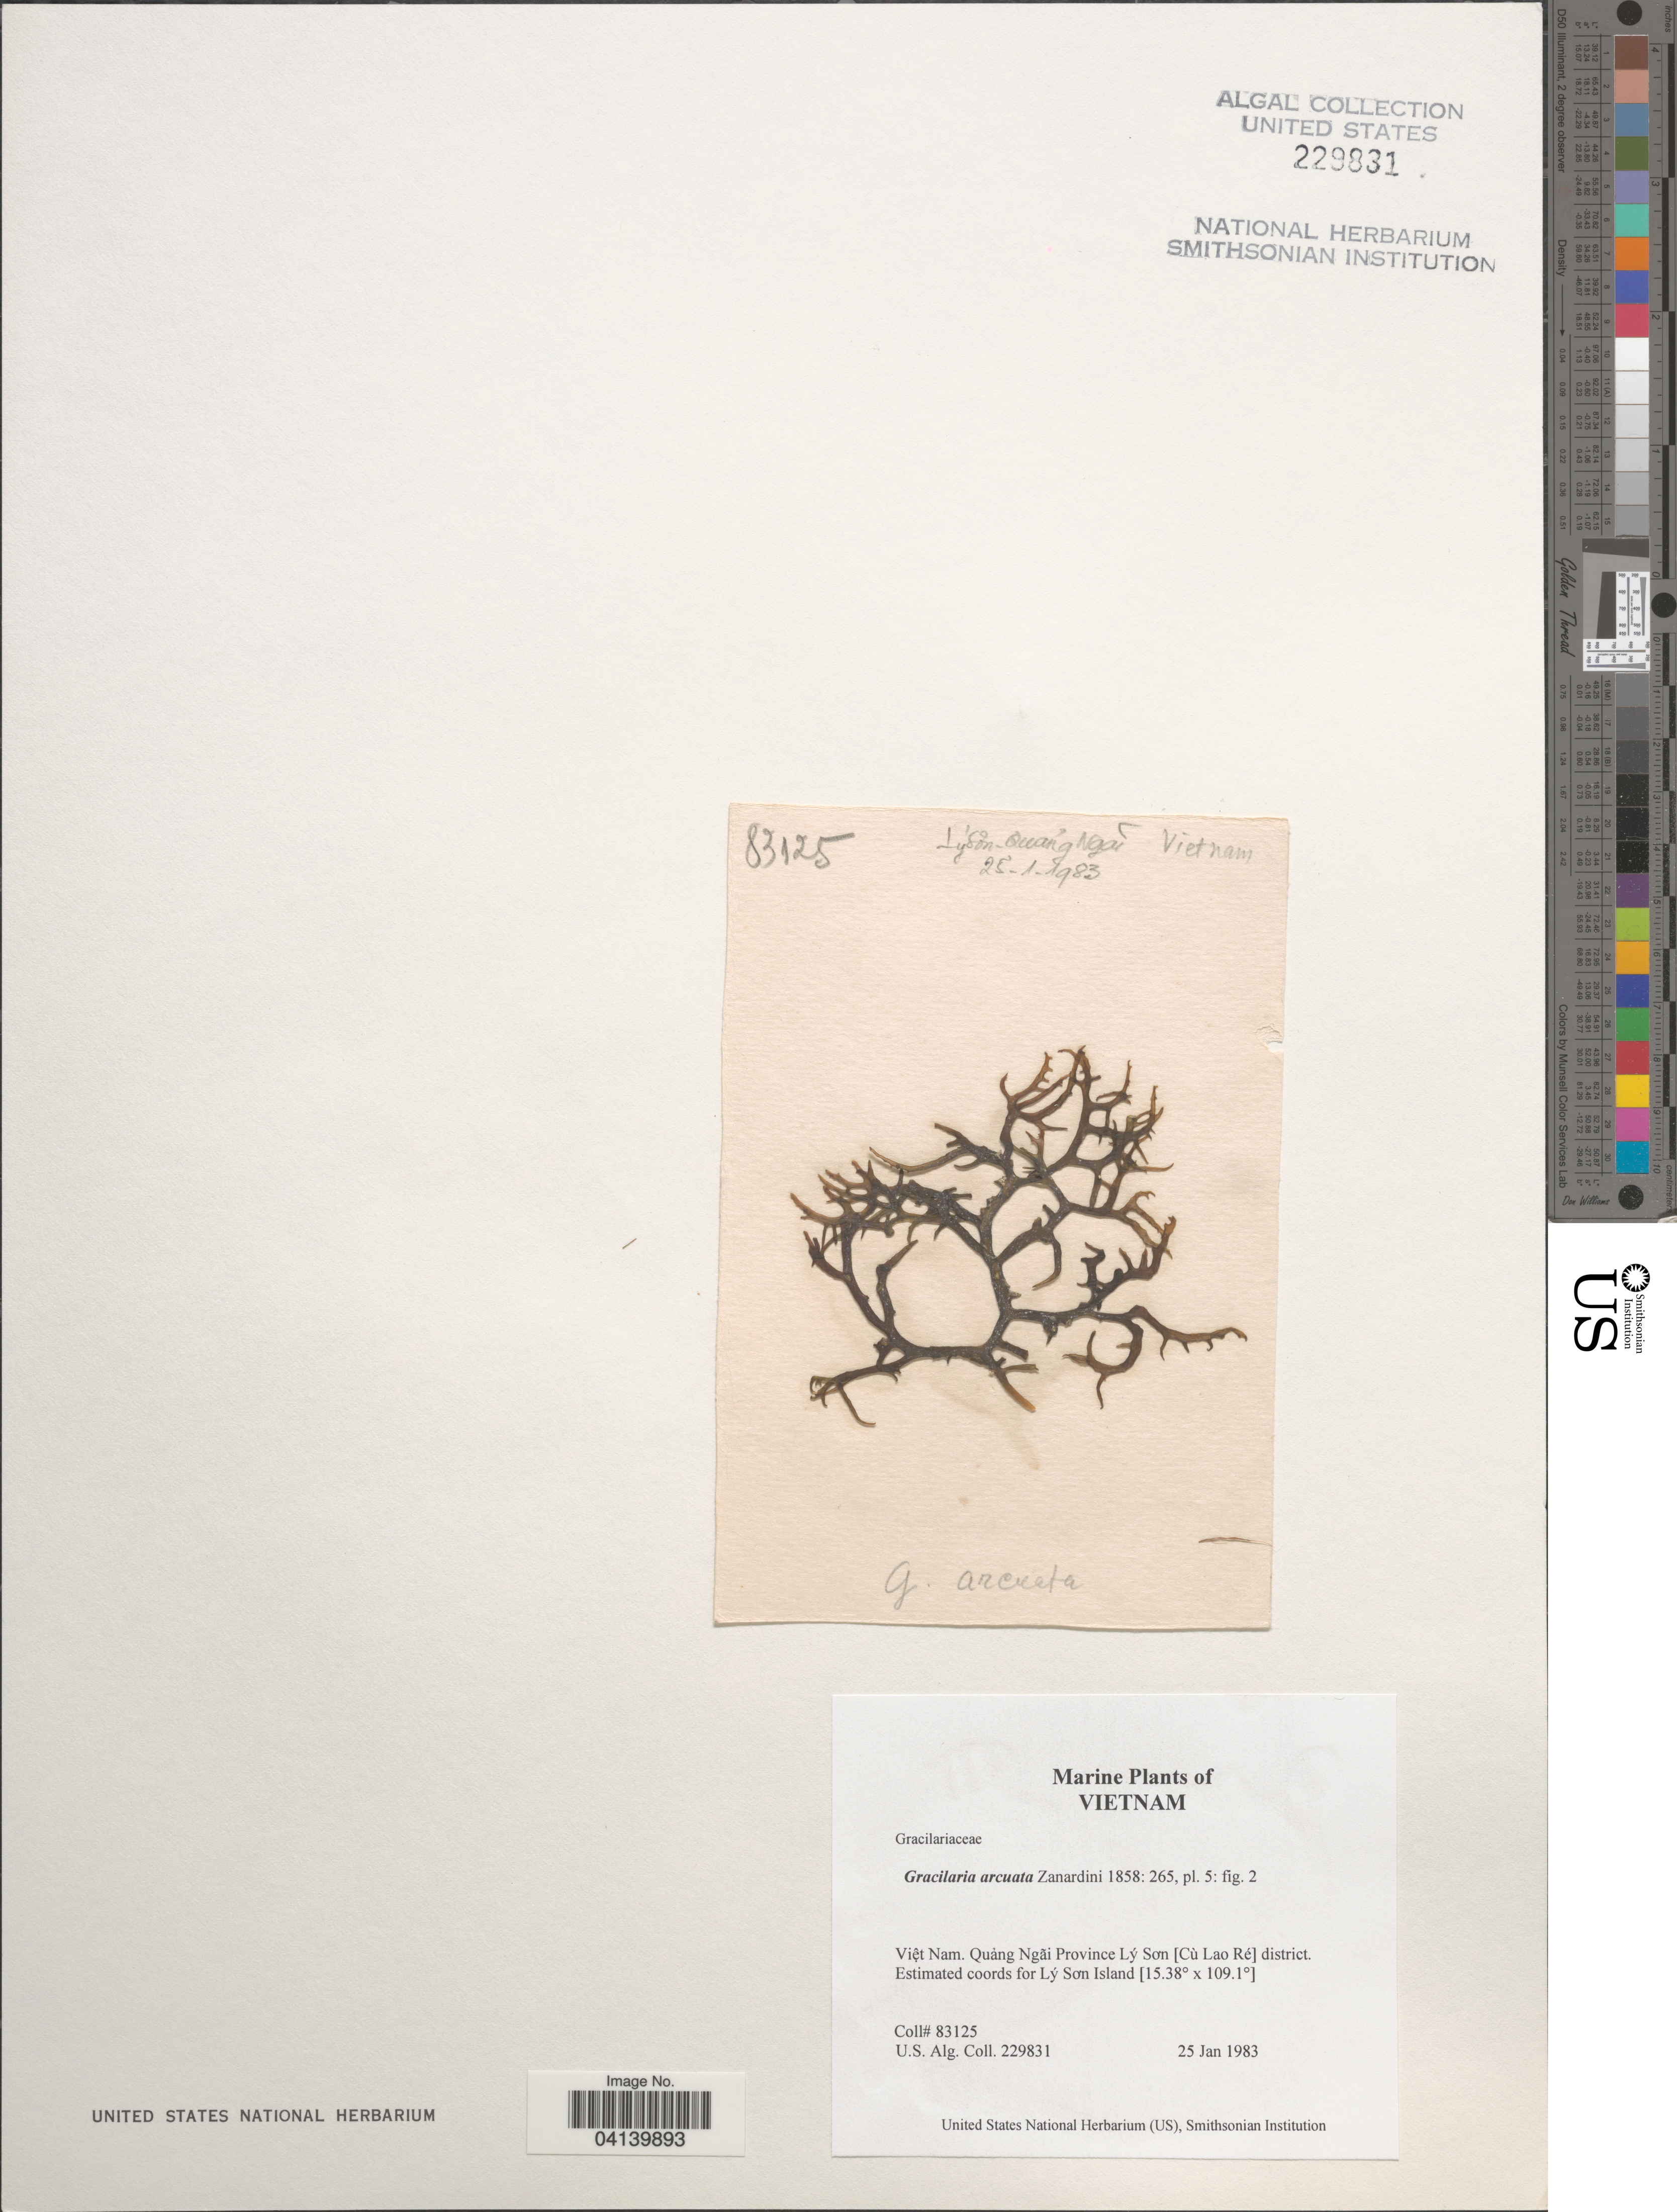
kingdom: Plantae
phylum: Rhodophyta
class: Florideophyceae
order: Gracilariales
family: Gracilariaceae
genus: Gracilaria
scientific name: Gracilaria arcuata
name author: Zanardini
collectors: U. S. Alg.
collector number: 229831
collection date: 1983-01-25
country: Vietnam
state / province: Quang Ngai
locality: Quàng Ngãi Province Lý Son [Cù Lao Ré] district. Estimated coords for Lý Son Island.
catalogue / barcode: US 229831